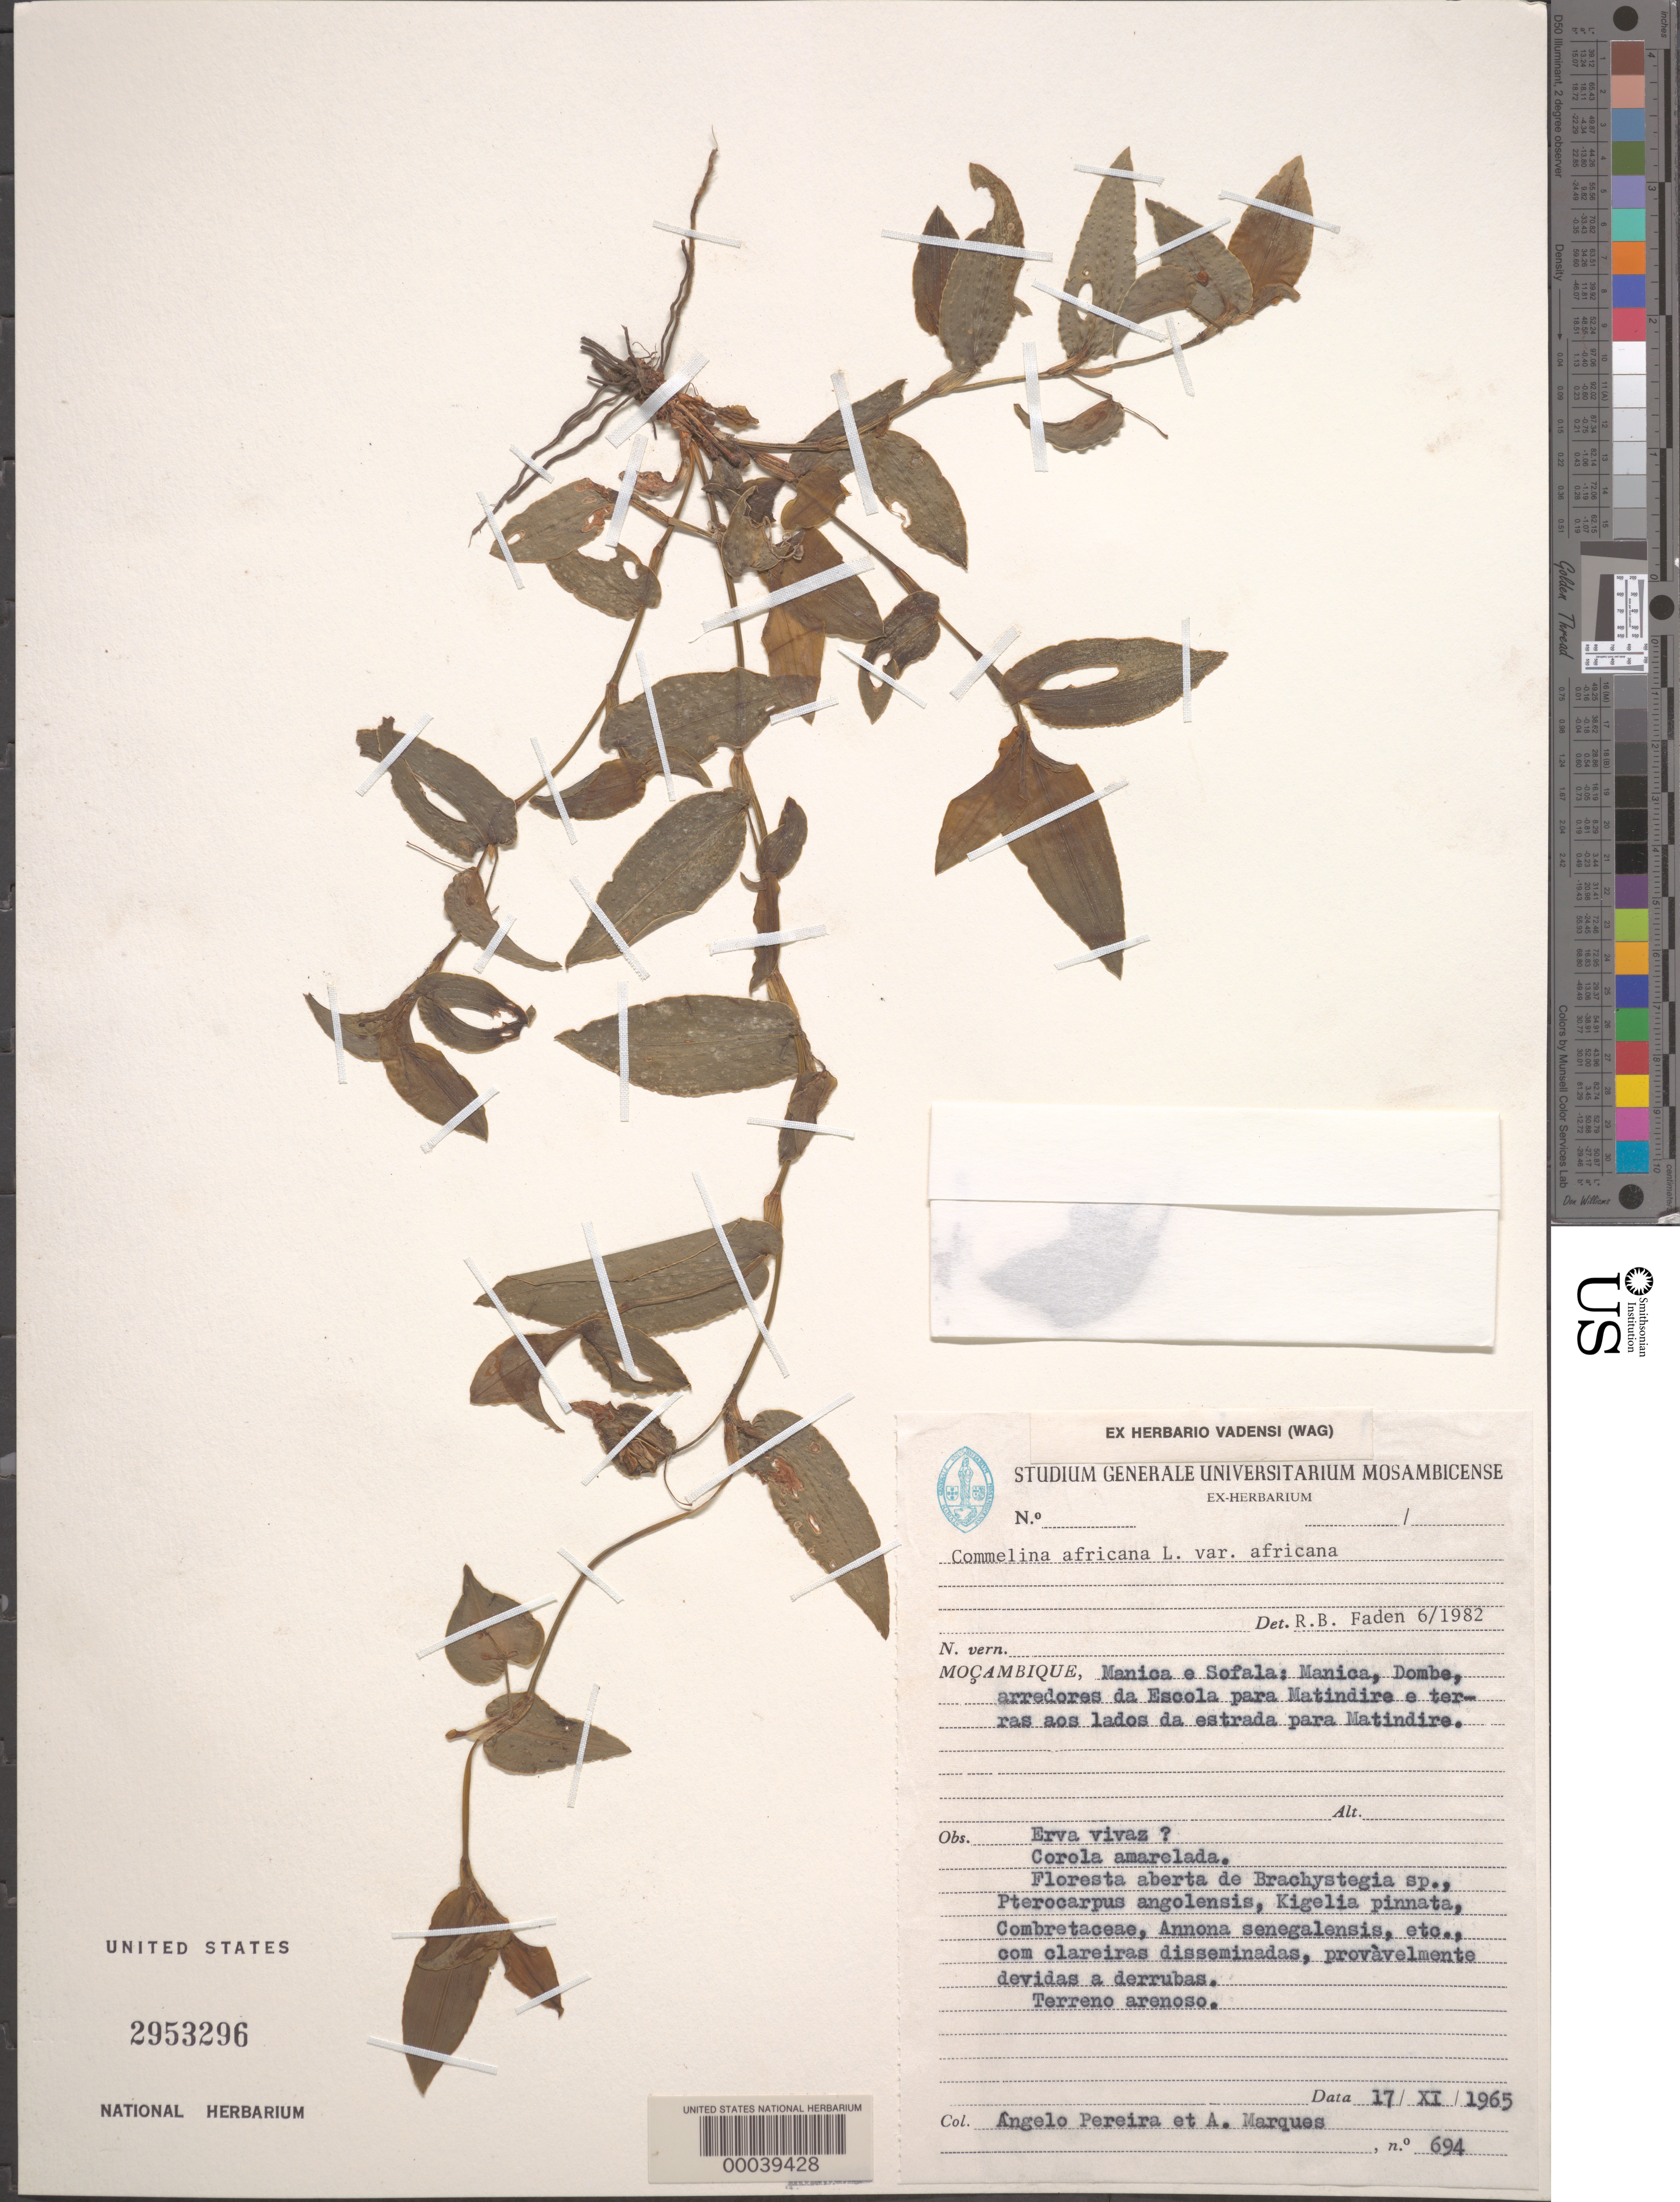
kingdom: Plantae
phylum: Tracheophyta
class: Liliopsida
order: Commelinales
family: Commelinaceae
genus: Commelina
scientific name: Commelina africana var. africana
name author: L.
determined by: Faden, Robert B., (US), Smithsonian Institution - National Museum of Natural History (UNITED STATES)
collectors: A. Pereira & A. Marques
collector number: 694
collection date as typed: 17 Nov 1965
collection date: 1965-11-17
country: Mozambique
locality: Manica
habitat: Sandy soil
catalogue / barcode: US 2953296